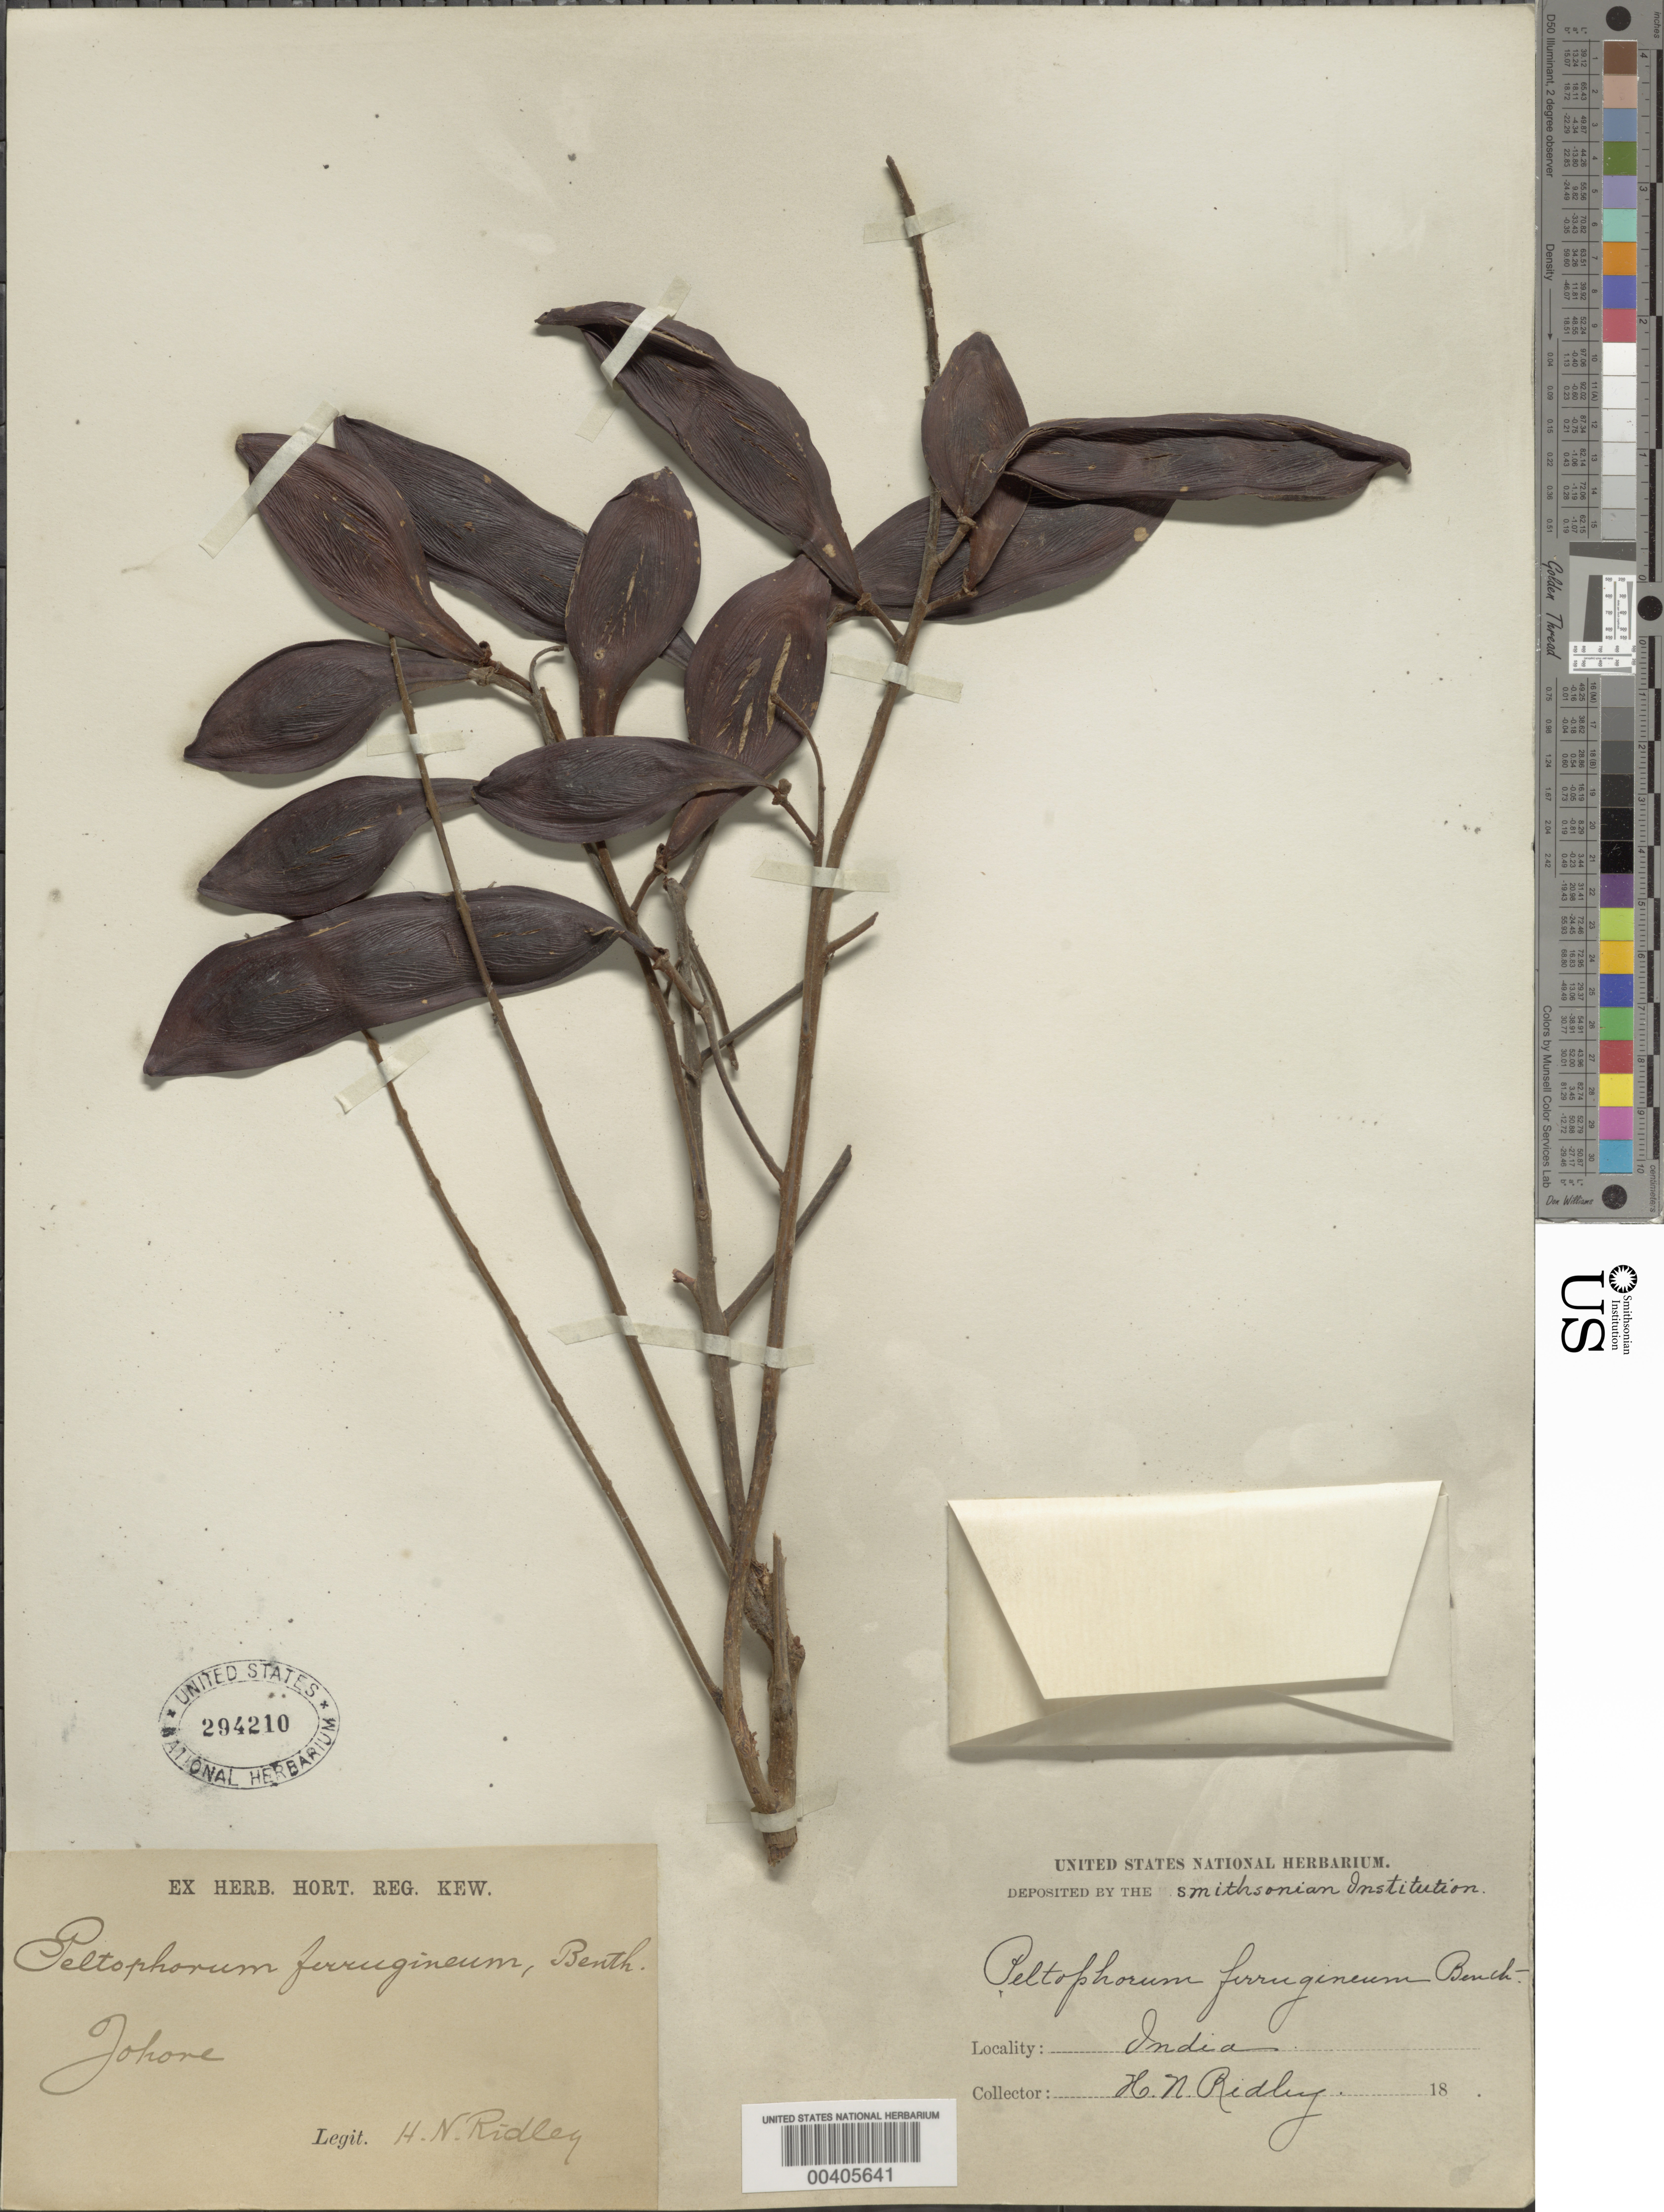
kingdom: Plantae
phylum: Tracheophyta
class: Magnoliopsida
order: Fabales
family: Fabaceae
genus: Peltophorum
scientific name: Peltophorum pterocarpum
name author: (DC.) Backer ex K. Heyne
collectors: H. N. Ridley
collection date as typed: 18--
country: India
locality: Johore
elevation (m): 507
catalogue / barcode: US 294210